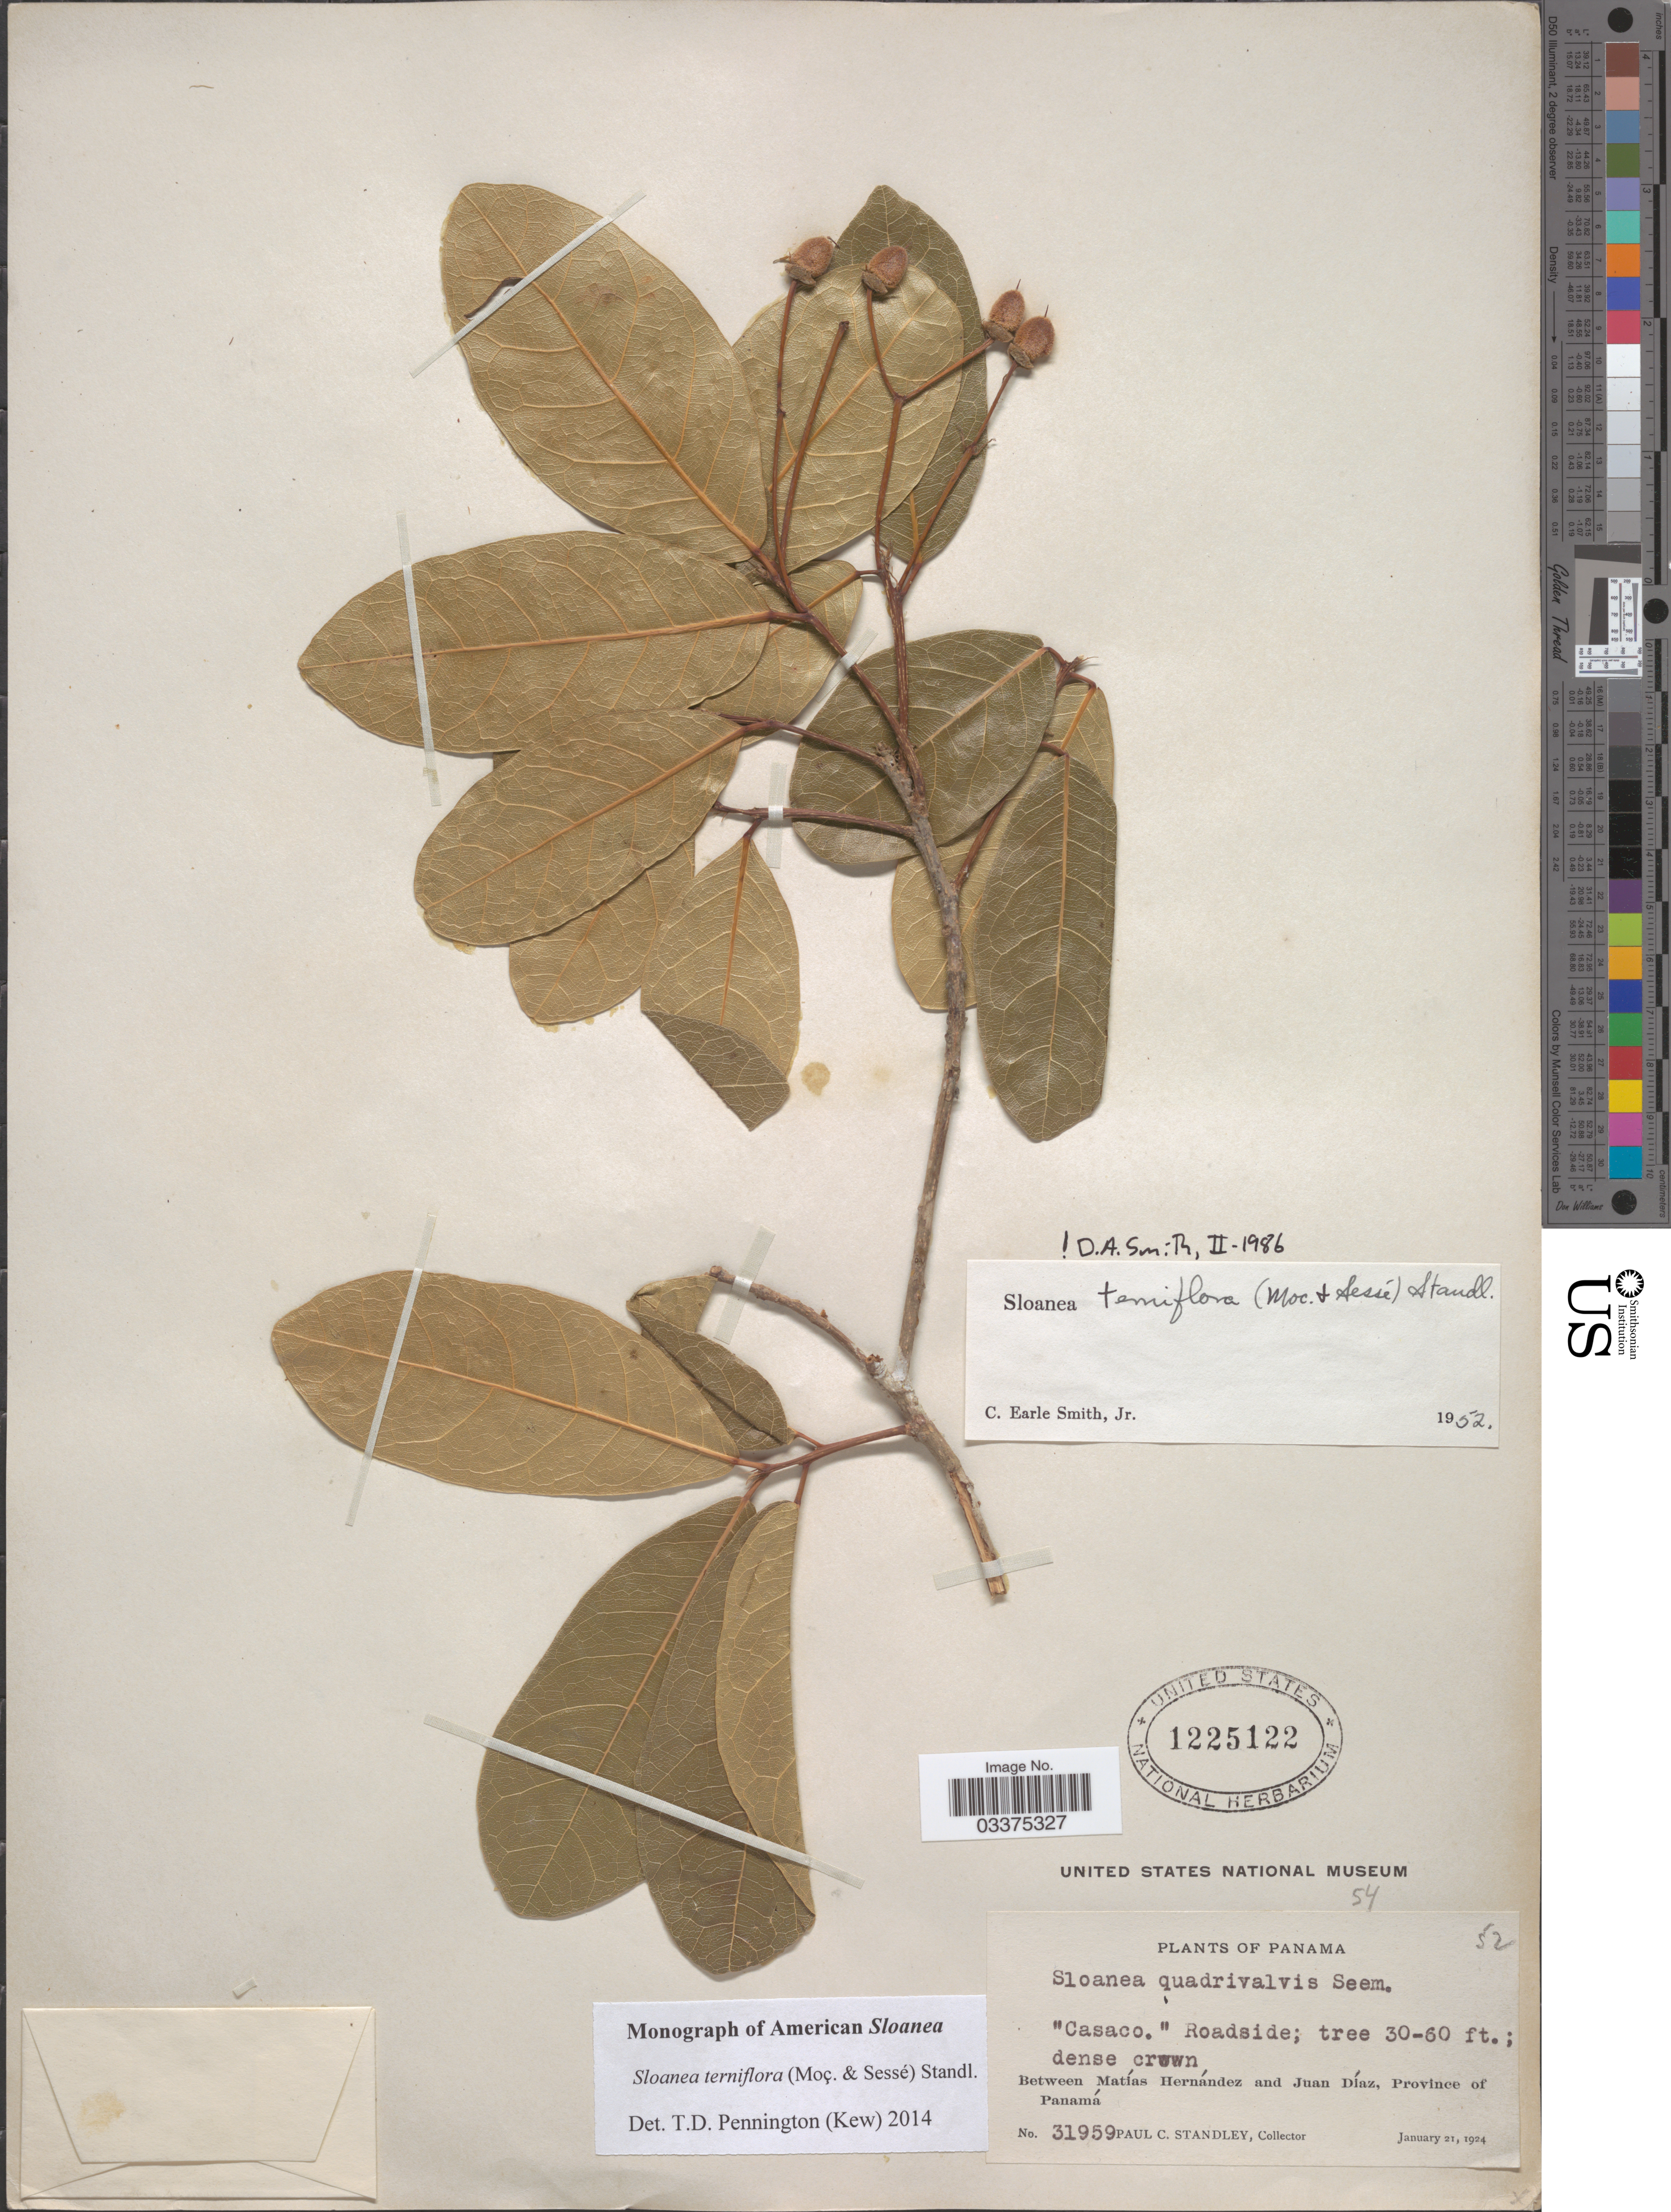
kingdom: Plantae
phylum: Tracheophyta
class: Magnoliopsida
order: Oxalidales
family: Elaeocarpaceae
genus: Sloanea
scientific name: Sloanea terniflora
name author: (Moc. & Sessé ex DC.) Standl.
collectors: P. C. Standley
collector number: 31959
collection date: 1924-01-21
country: Panama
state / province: Panamá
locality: Between Matías Hernández and Juan Díaz.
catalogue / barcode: US 1225122